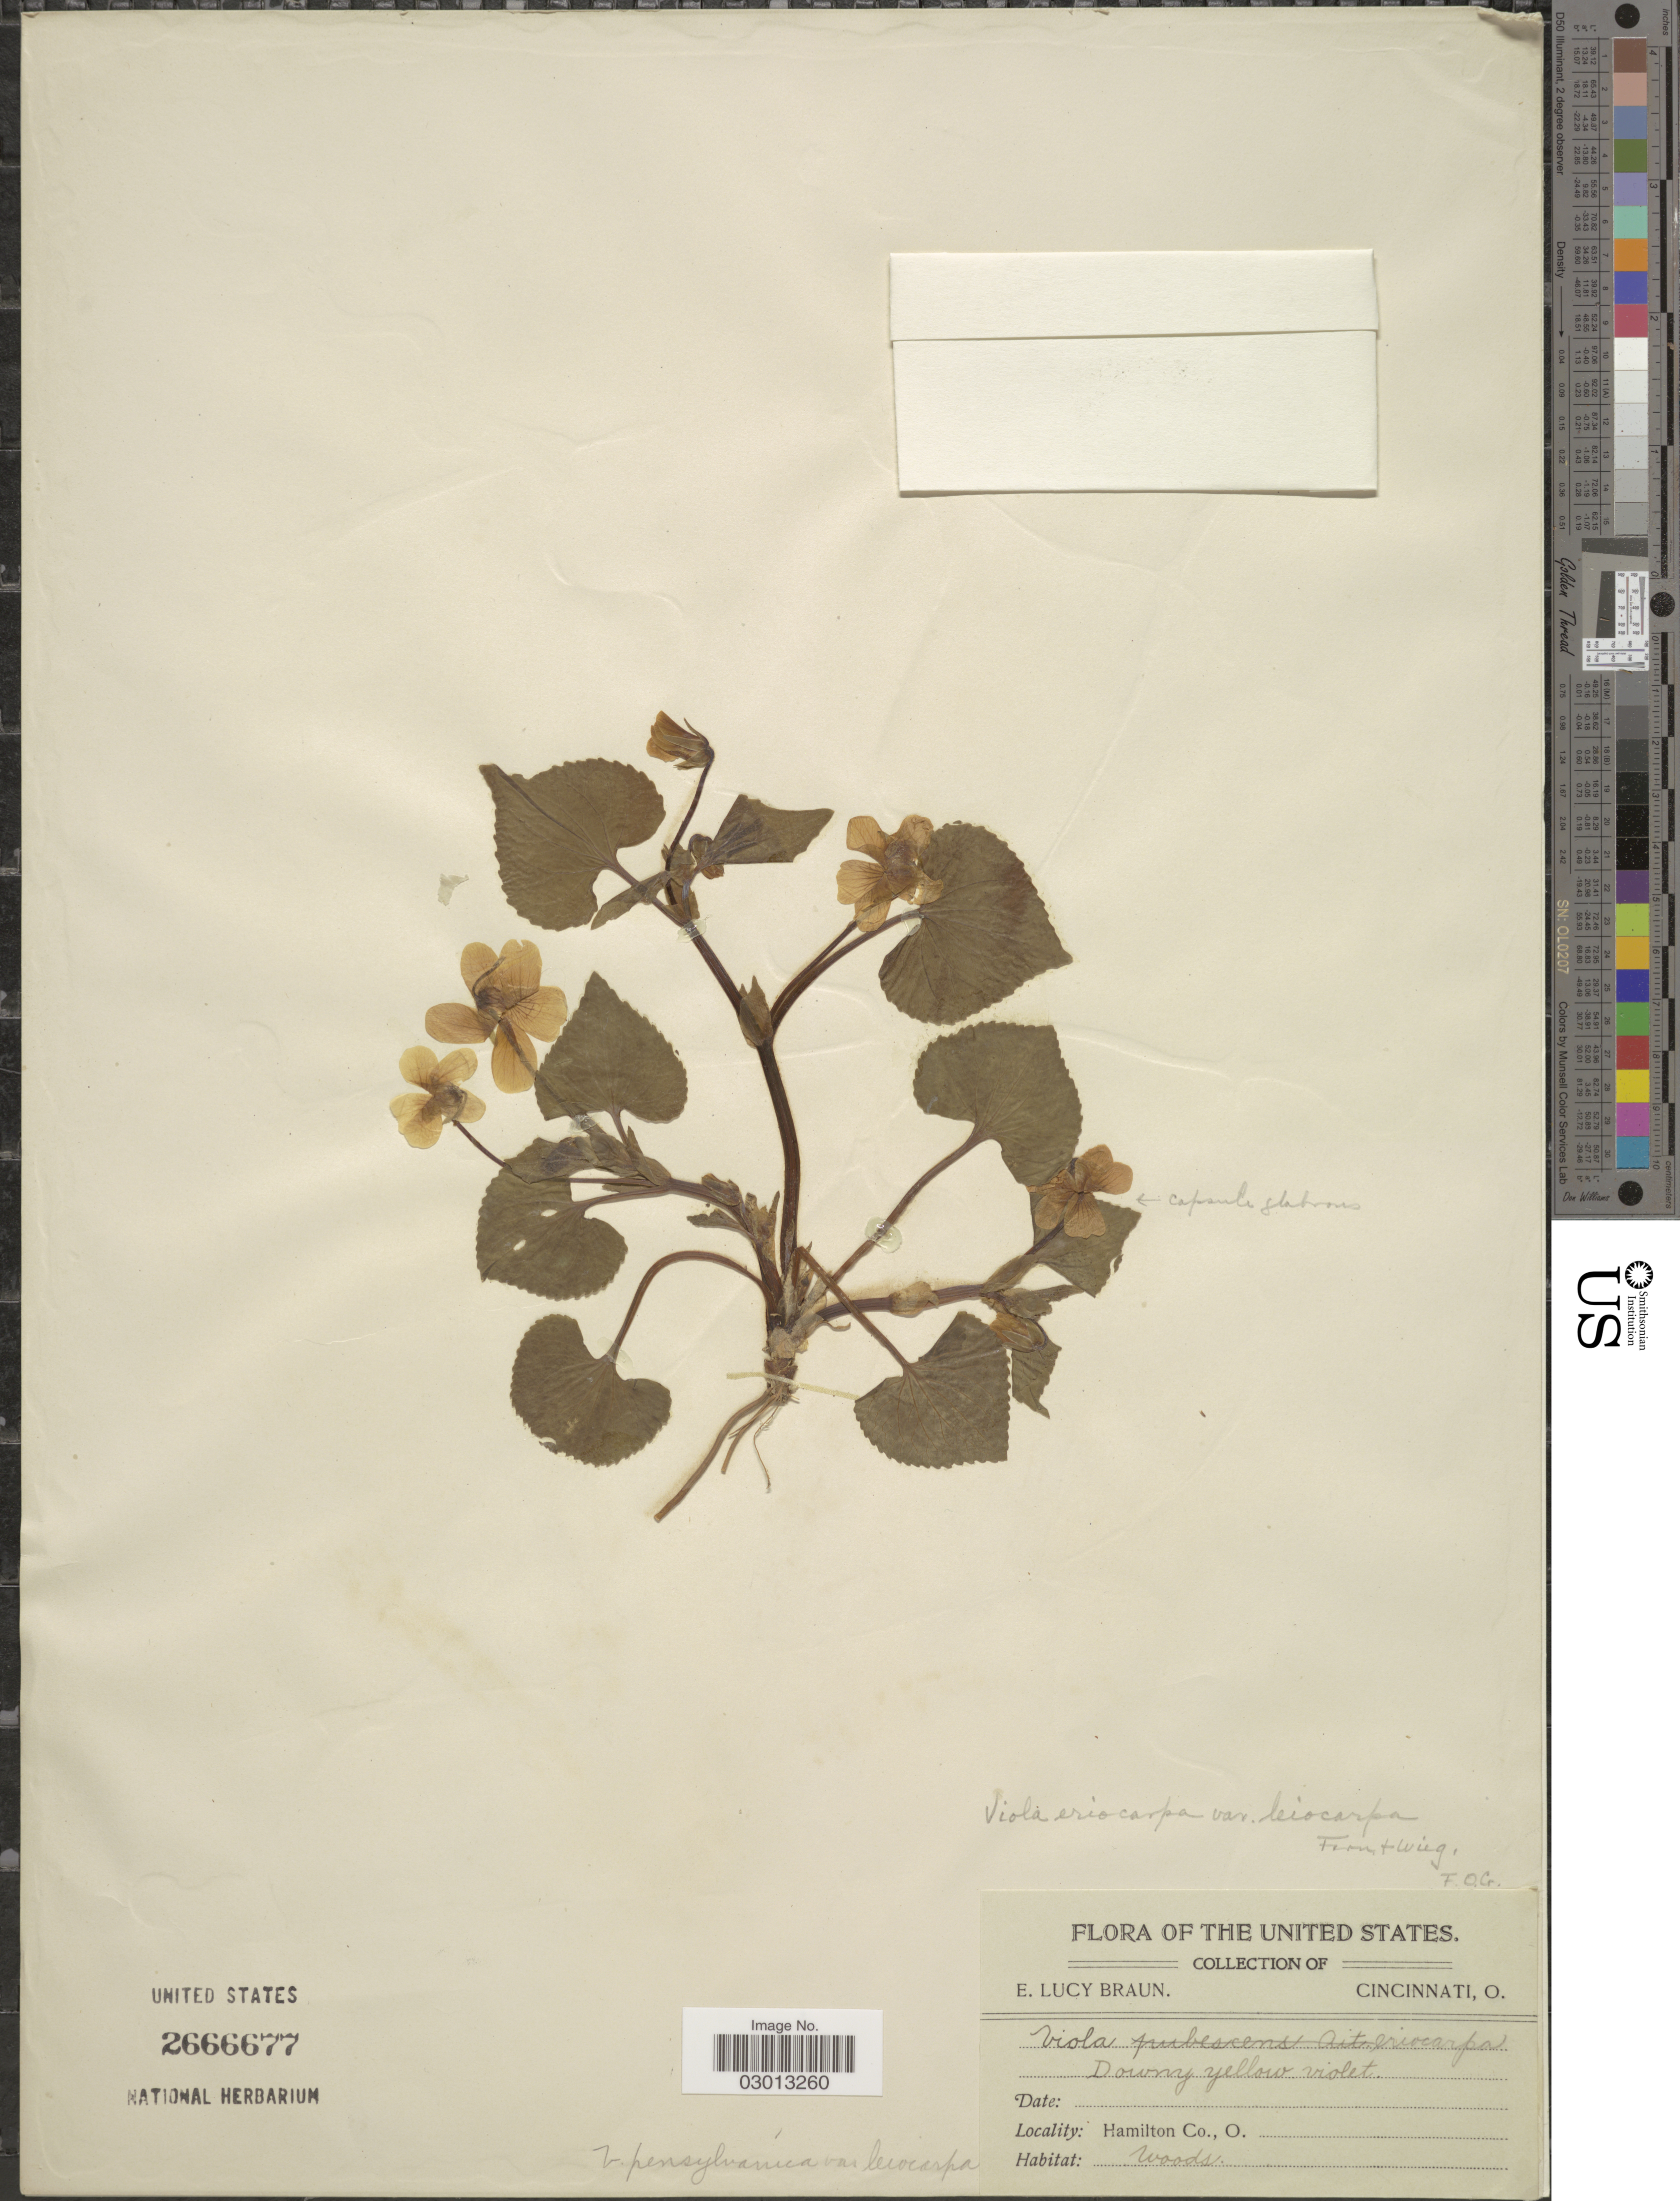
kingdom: Plantae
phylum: Tracheophyta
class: Magnoliopsida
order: Malpighiales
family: Violaceae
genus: Viola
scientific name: Viola pensylvanica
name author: Michx.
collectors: E. L. Braun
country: United States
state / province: Ohio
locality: Hamilton Co.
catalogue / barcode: US 2666677